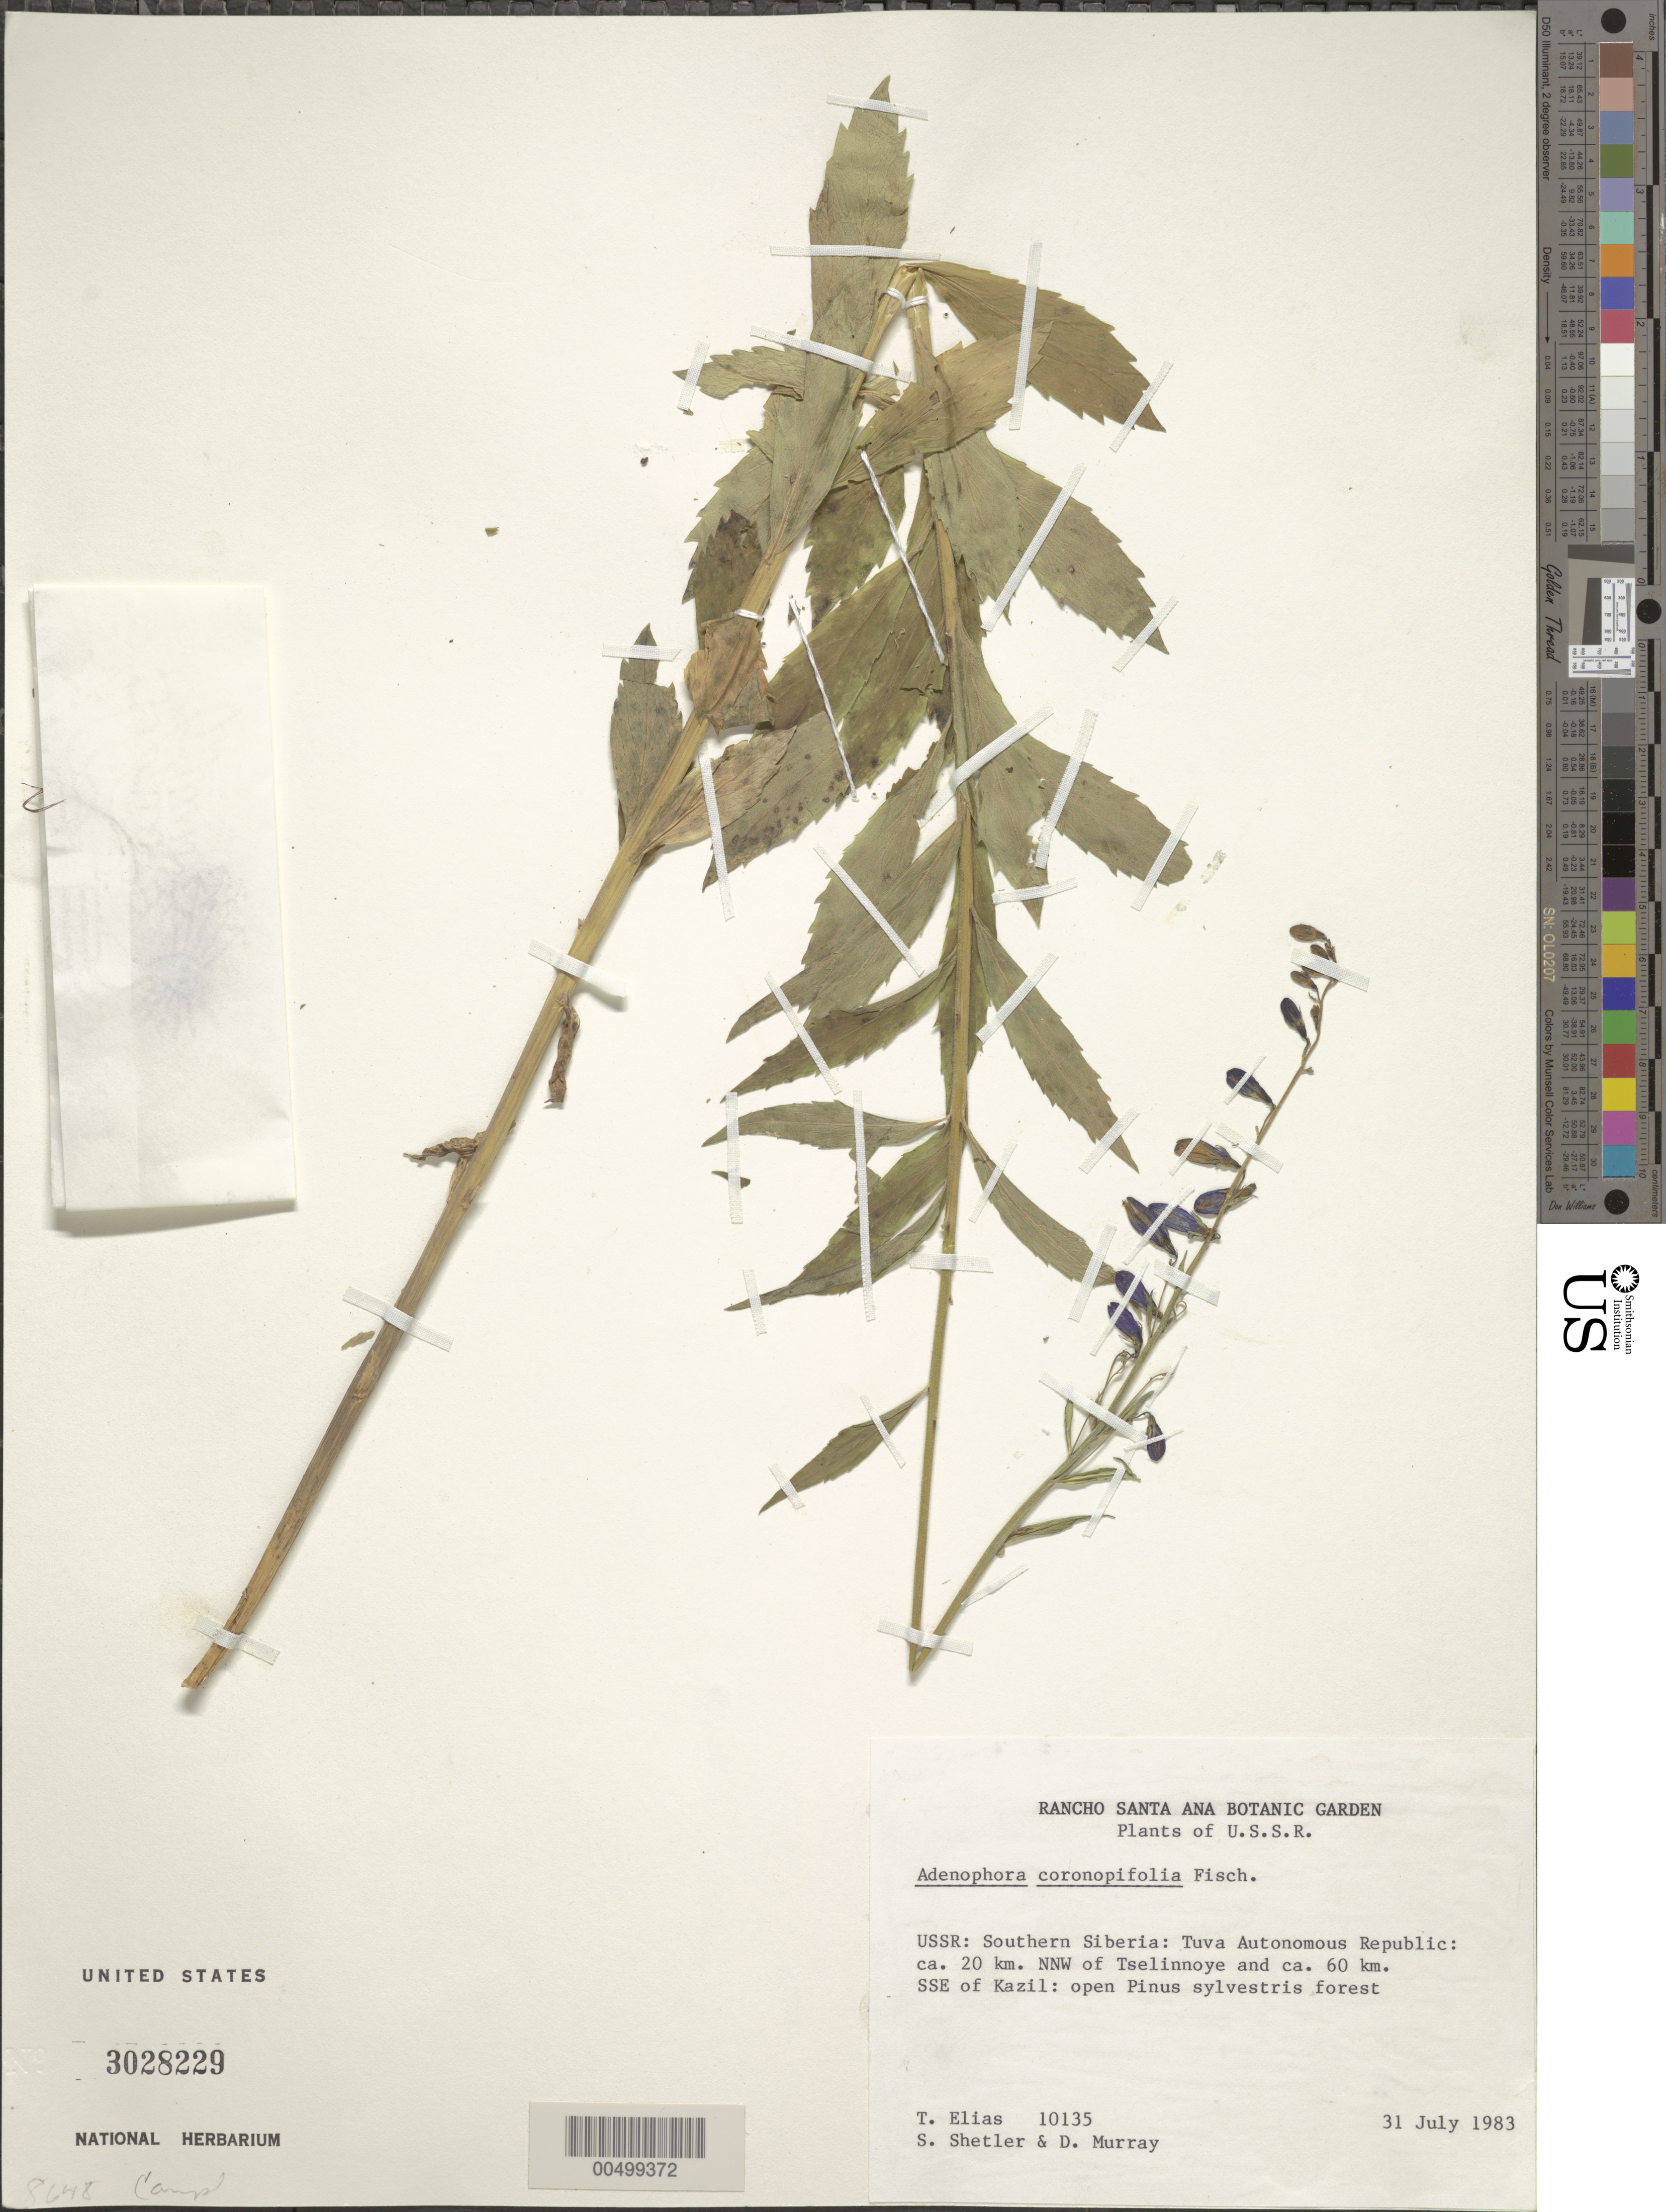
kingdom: Plantae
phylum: Tracheophyta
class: Magnoliopsida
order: Asterales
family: Campanulaceae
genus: Adenophora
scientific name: Adenophora coronopifolia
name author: Fisch.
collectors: T. Elias, S. Shetler & D. F. Murray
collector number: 10135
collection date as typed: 31 Jul 1983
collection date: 1983-07-31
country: Russian Federation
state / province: Tuva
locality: ca. 20 km NNW of Tselinnoye and ca. 60 km SSE of Kazil [Kyzyl]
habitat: open Pinus sylvestris forest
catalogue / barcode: US 3028229